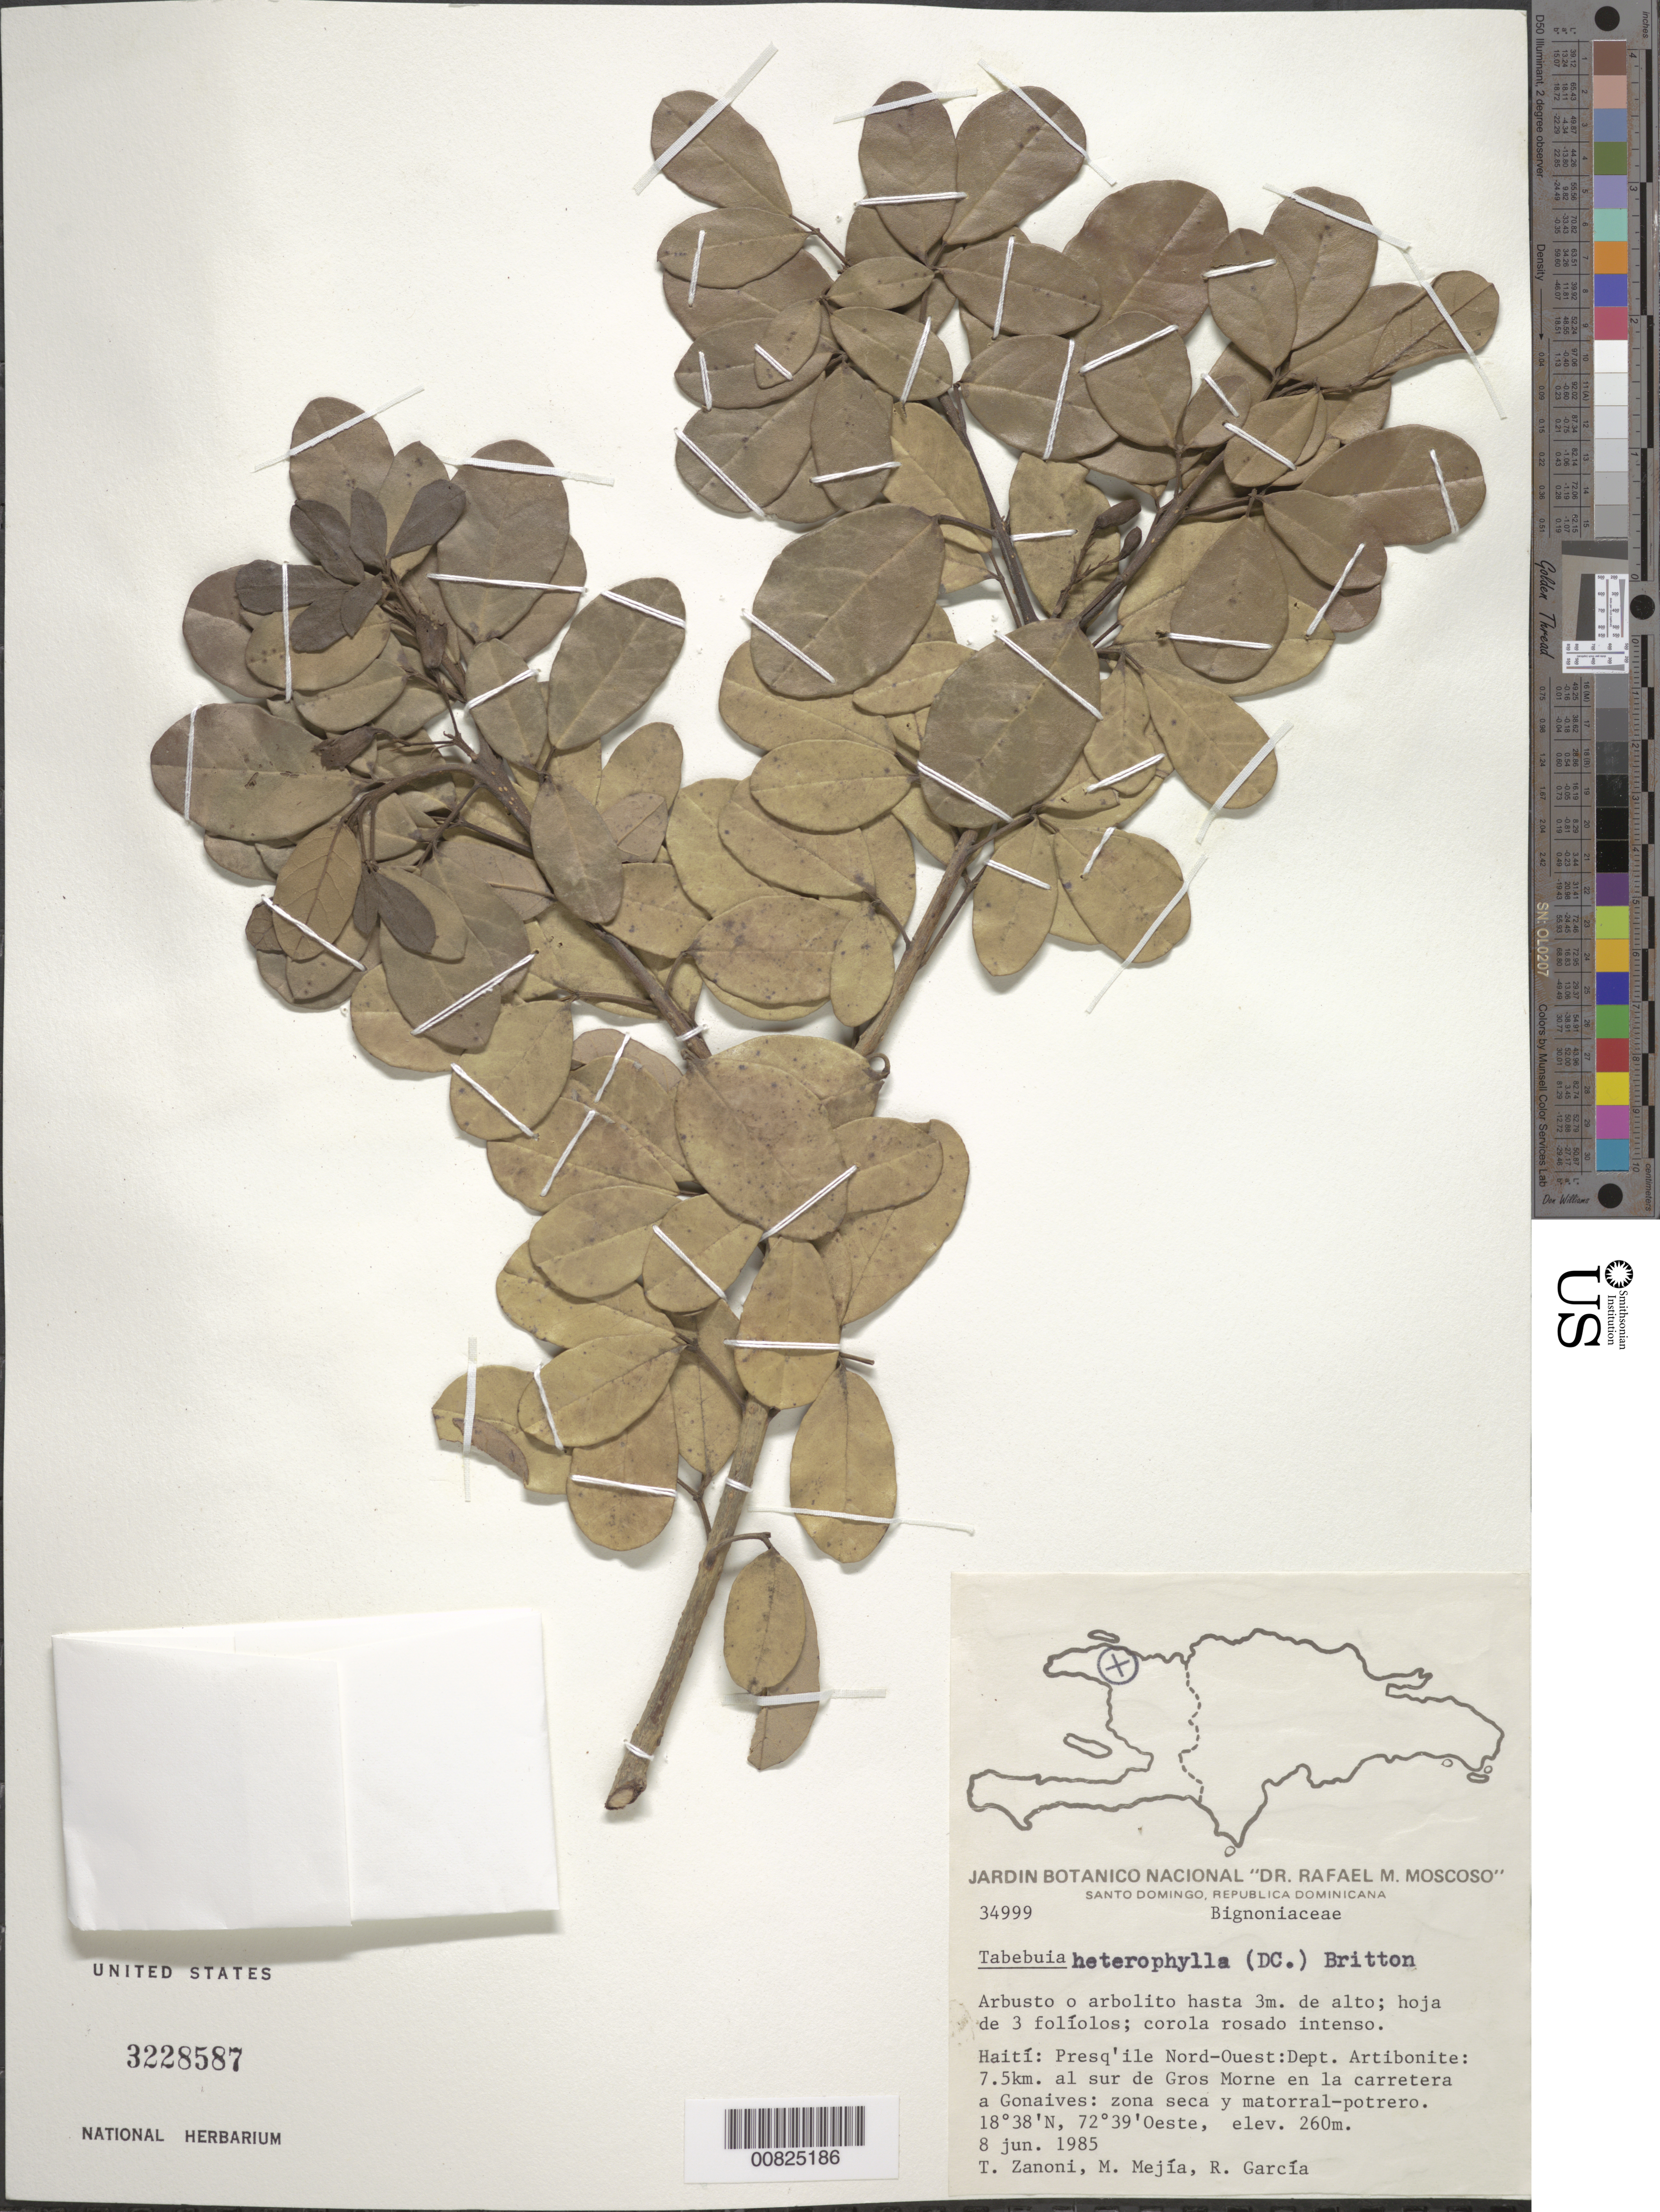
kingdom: Plantae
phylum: Tracheophyta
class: Magnoliopsida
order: Lamiales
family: Bignoniaceae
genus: Tabebuia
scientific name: Tabebuia heterophylla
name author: (DC.) Britton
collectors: T. A. Zanoni, M. Mejia & R. G. García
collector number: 34999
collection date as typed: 08 Jun 1985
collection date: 1985-06-08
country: Haiti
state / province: Artibonite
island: Hispaniola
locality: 7.5 km al sur de Gros Morne en la carretera a Gonaïves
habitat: Zona seca y matorral-potrero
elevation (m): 260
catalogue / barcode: US 3228587